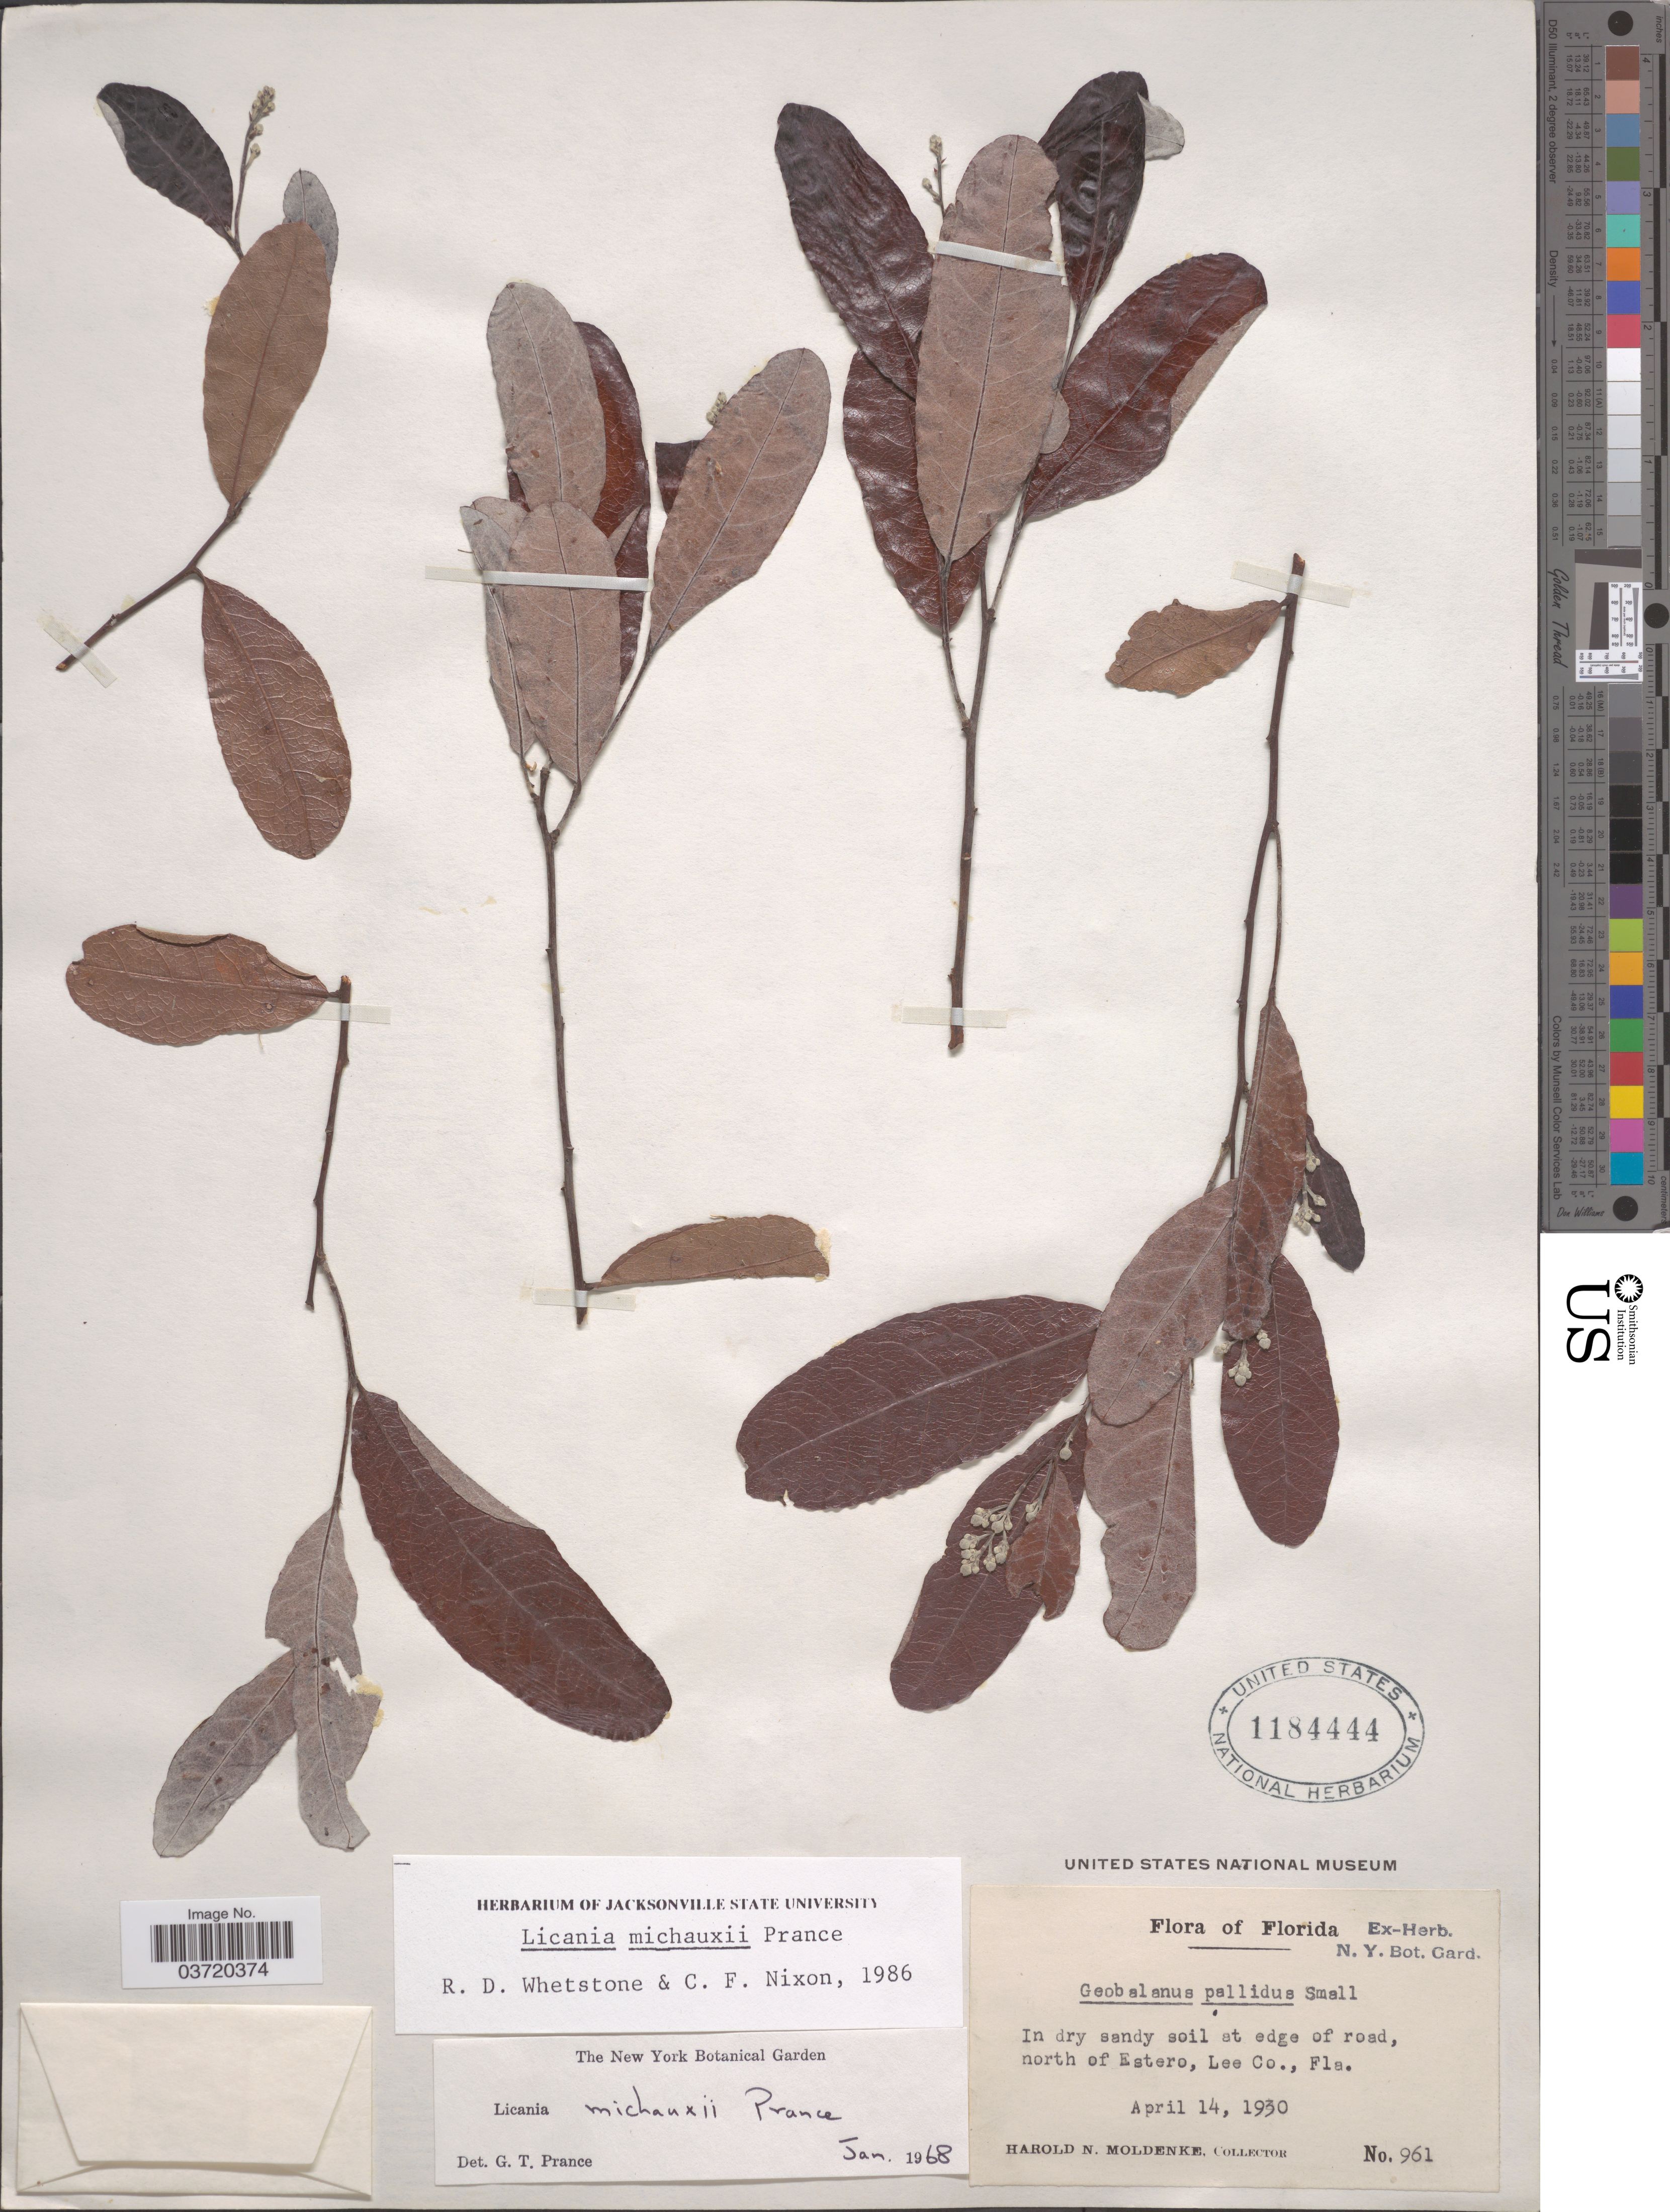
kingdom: Plantae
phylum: Tracheophyta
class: Magnoliopsida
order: Malpighiales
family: Chrysobalanaceae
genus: Geobalanus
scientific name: Geobalanus oblongifolius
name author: (Michx.) Small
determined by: Strong, M. T., (US), Smithsonian Institution - National Museum of Natural History (UNITED STATES)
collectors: H. N. Moldenke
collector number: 961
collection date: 1930-04-14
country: United States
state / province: Florida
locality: At edge of road, north of Estero, Lee Co.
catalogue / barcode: US 1184444